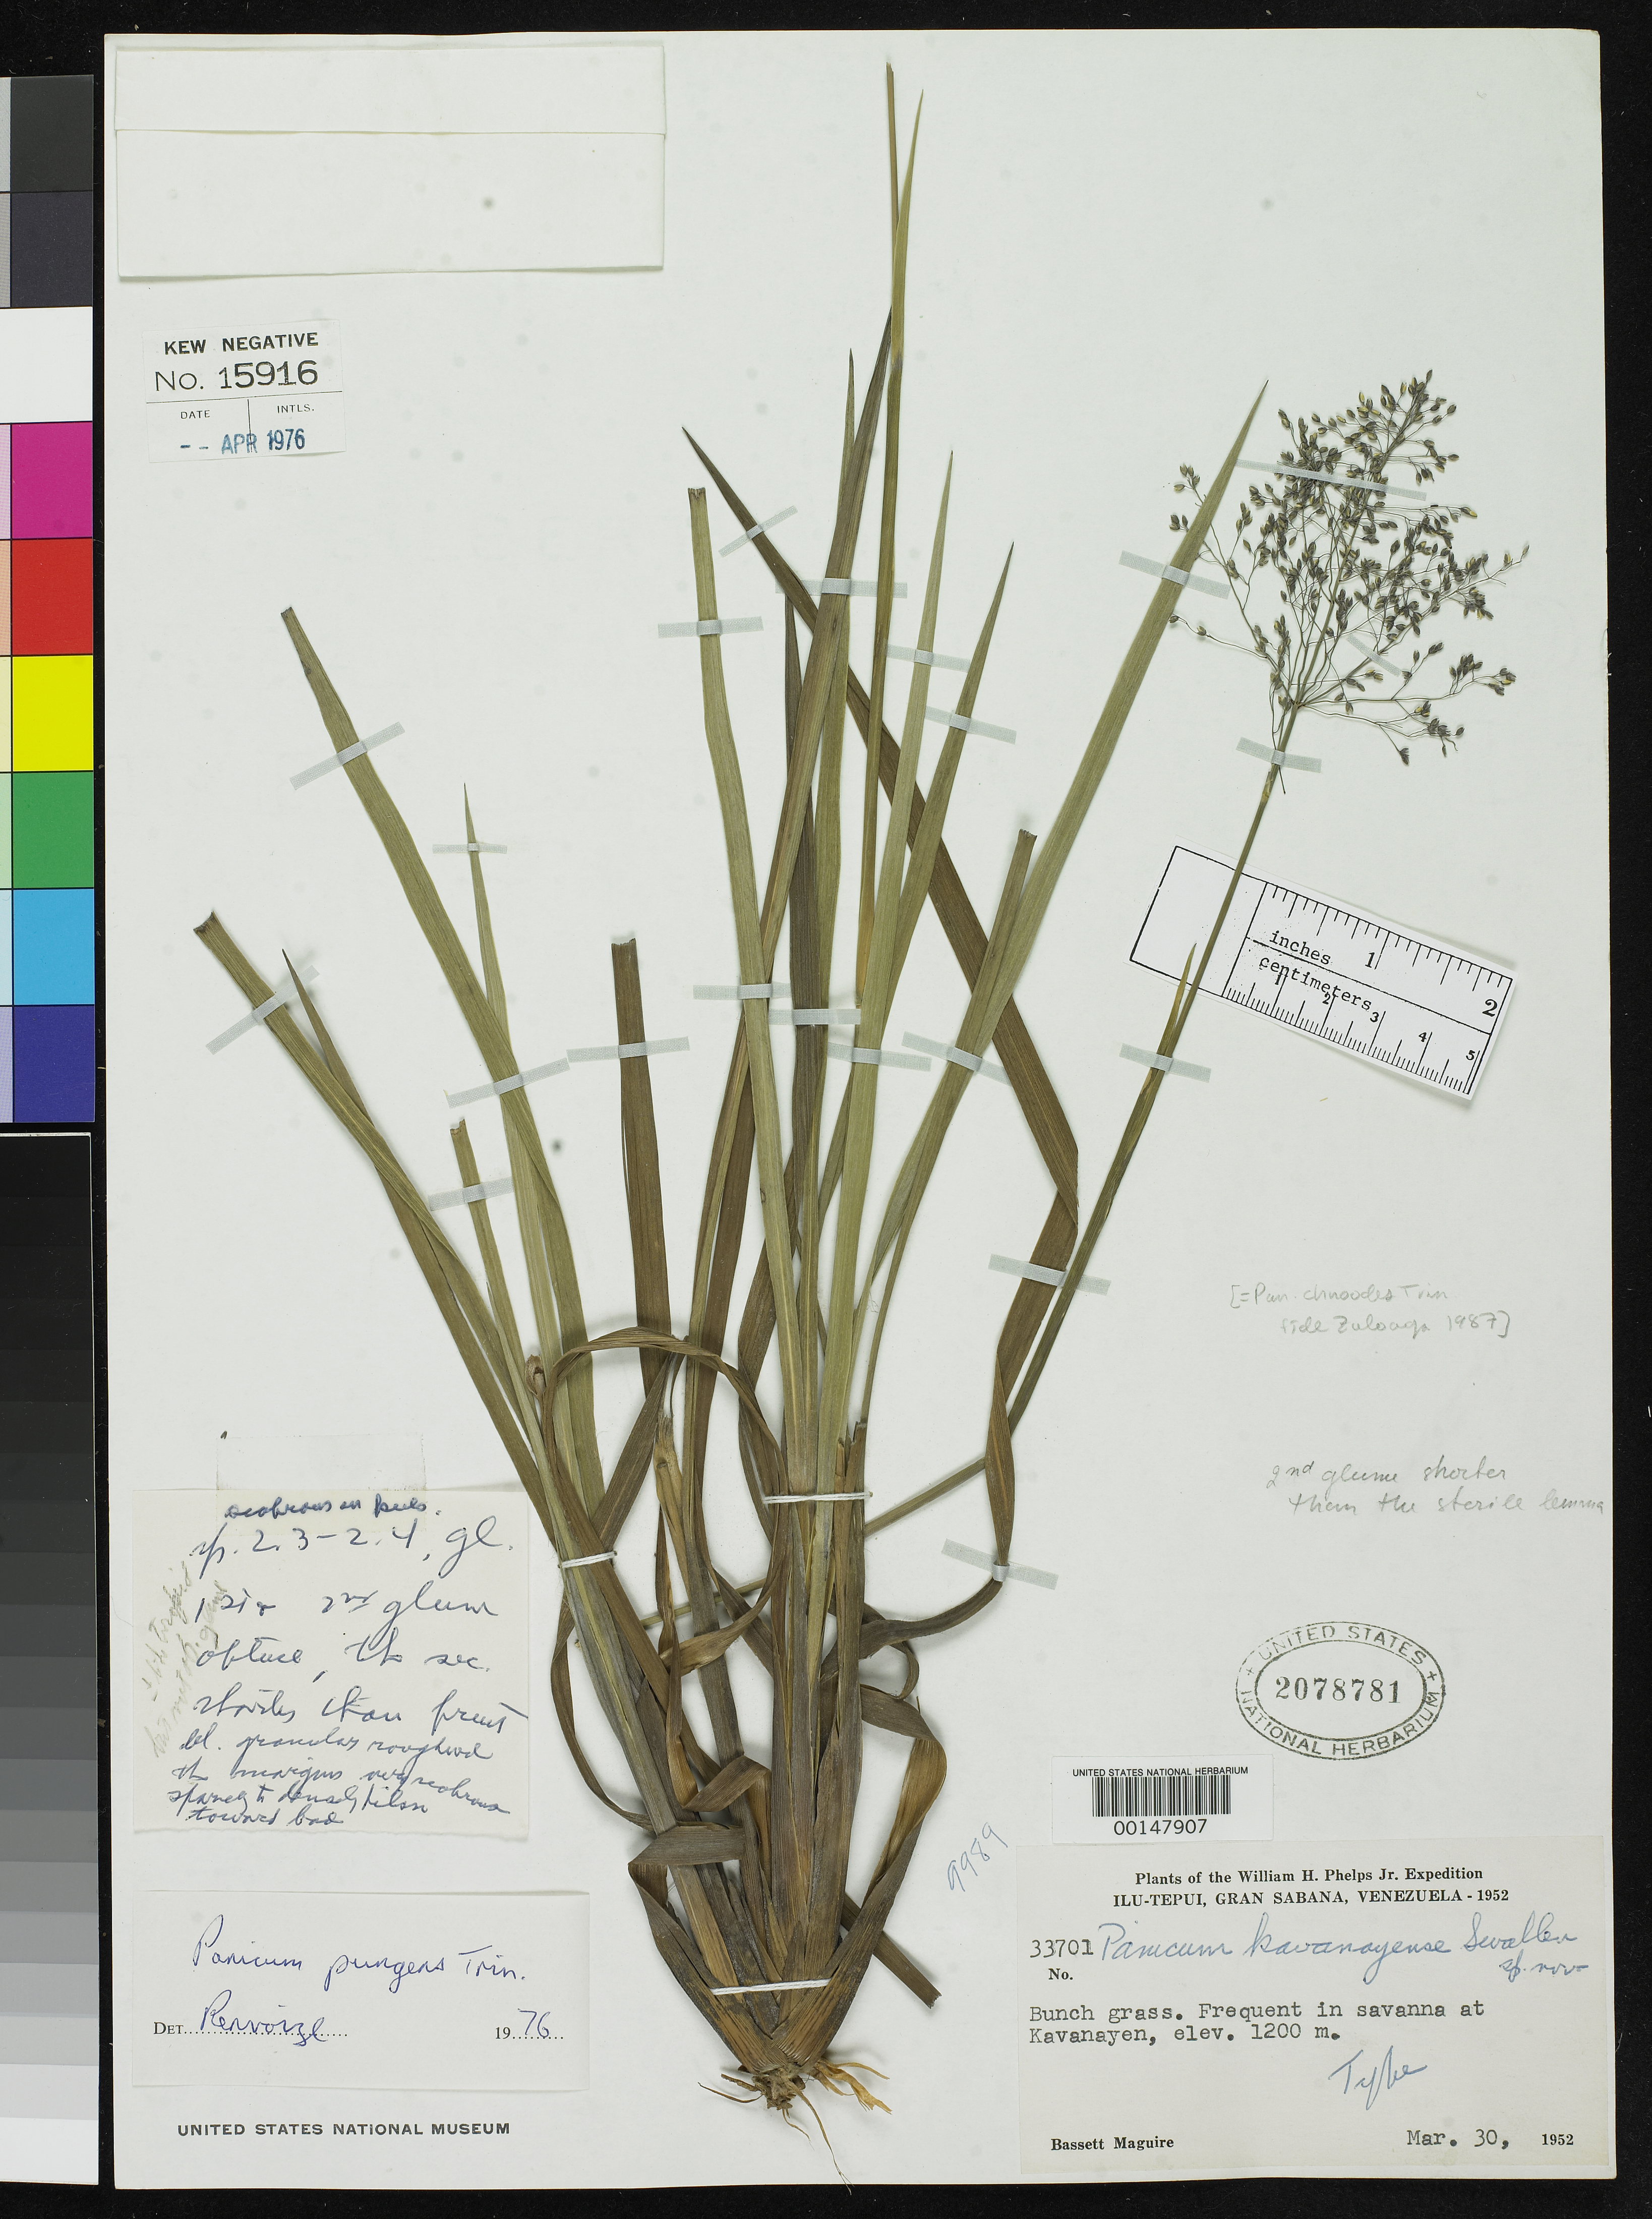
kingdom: Plantae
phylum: Tracheophyta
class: Liliopsida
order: Poales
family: Poaceae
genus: Panicum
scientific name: Panicum kavanayense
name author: Swallen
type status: Holotype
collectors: B. Maguire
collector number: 33701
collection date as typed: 30 Mar 1952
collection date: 1952-03-30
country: Venezuela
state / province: Bolivar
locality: Ilu-tepui, Gran Sabana at Kawanayen.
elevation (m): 1200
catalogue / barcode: US 2078781